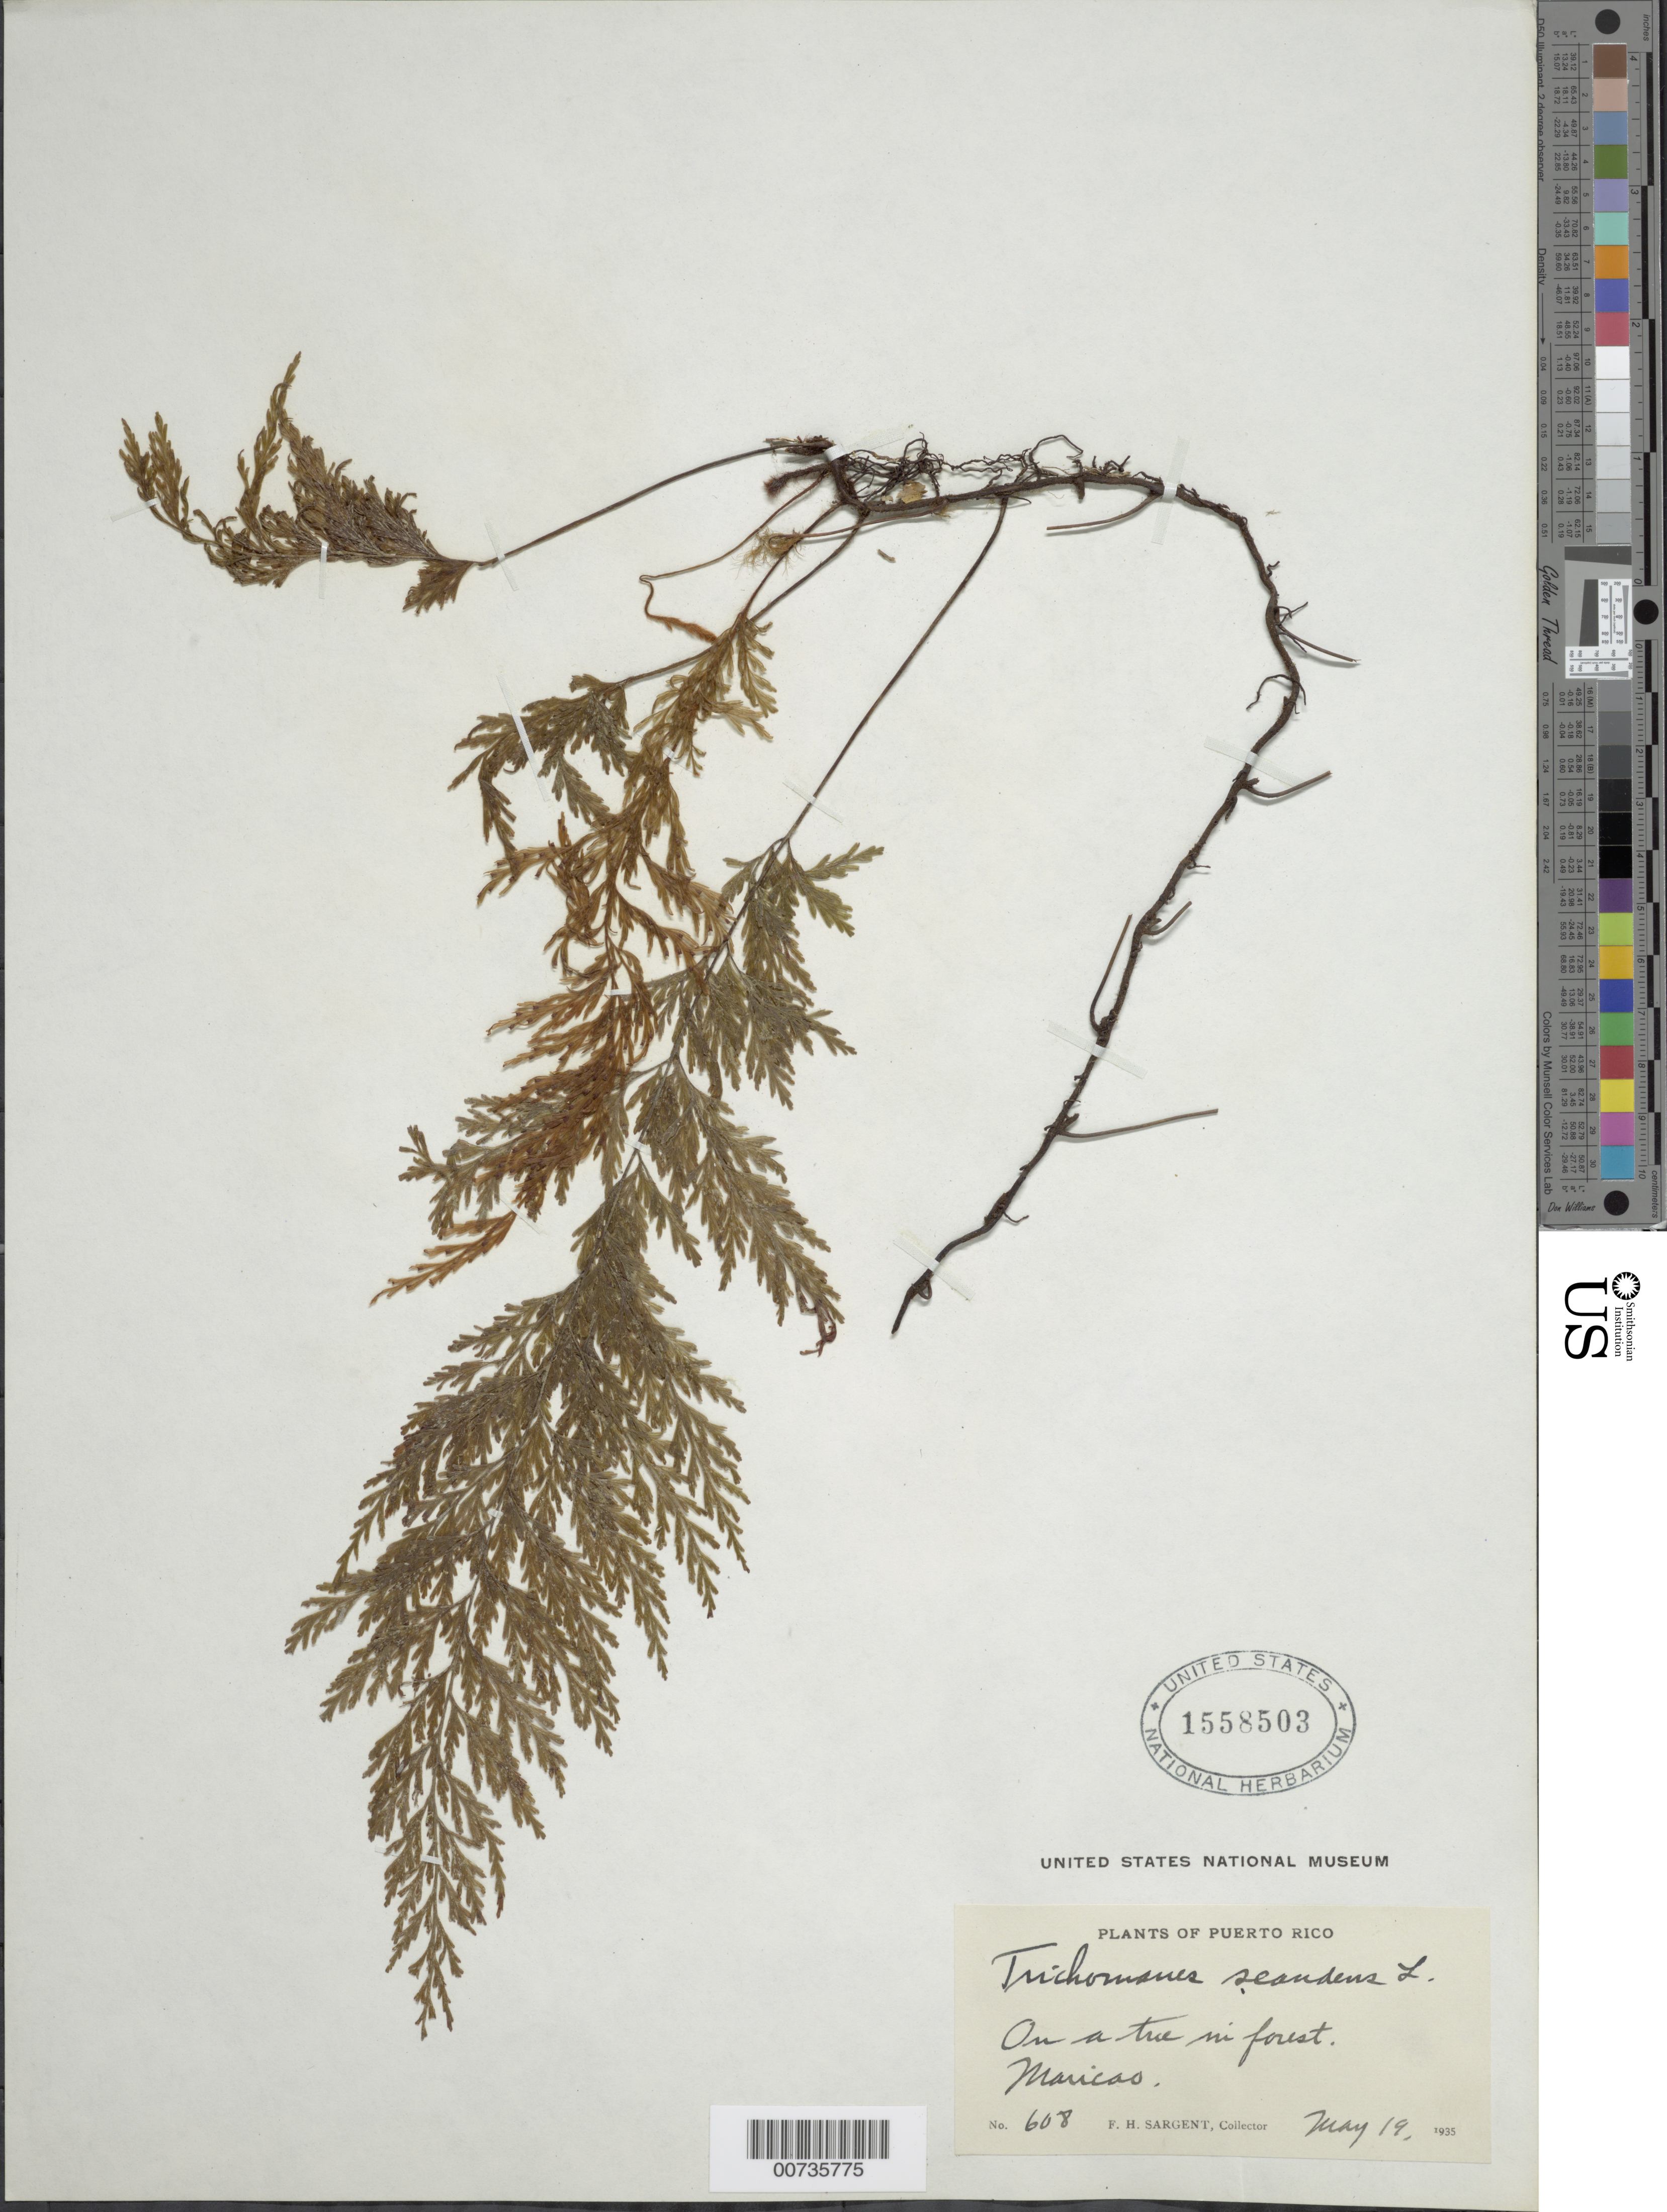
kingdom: Plantae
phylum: Tracheophyta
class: Polypodiopsida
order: Hymenophyllales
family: Hymenophyllaceae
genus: Trichomanes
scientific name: Trichomanes scandens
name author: L.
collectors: F. H. Sargent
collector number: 608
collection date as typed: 19 May 1935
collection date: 1935-05-19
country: Puerto Rico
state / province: Maricao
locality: Maricao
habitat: On a tree in forest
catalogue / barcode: US 1558503